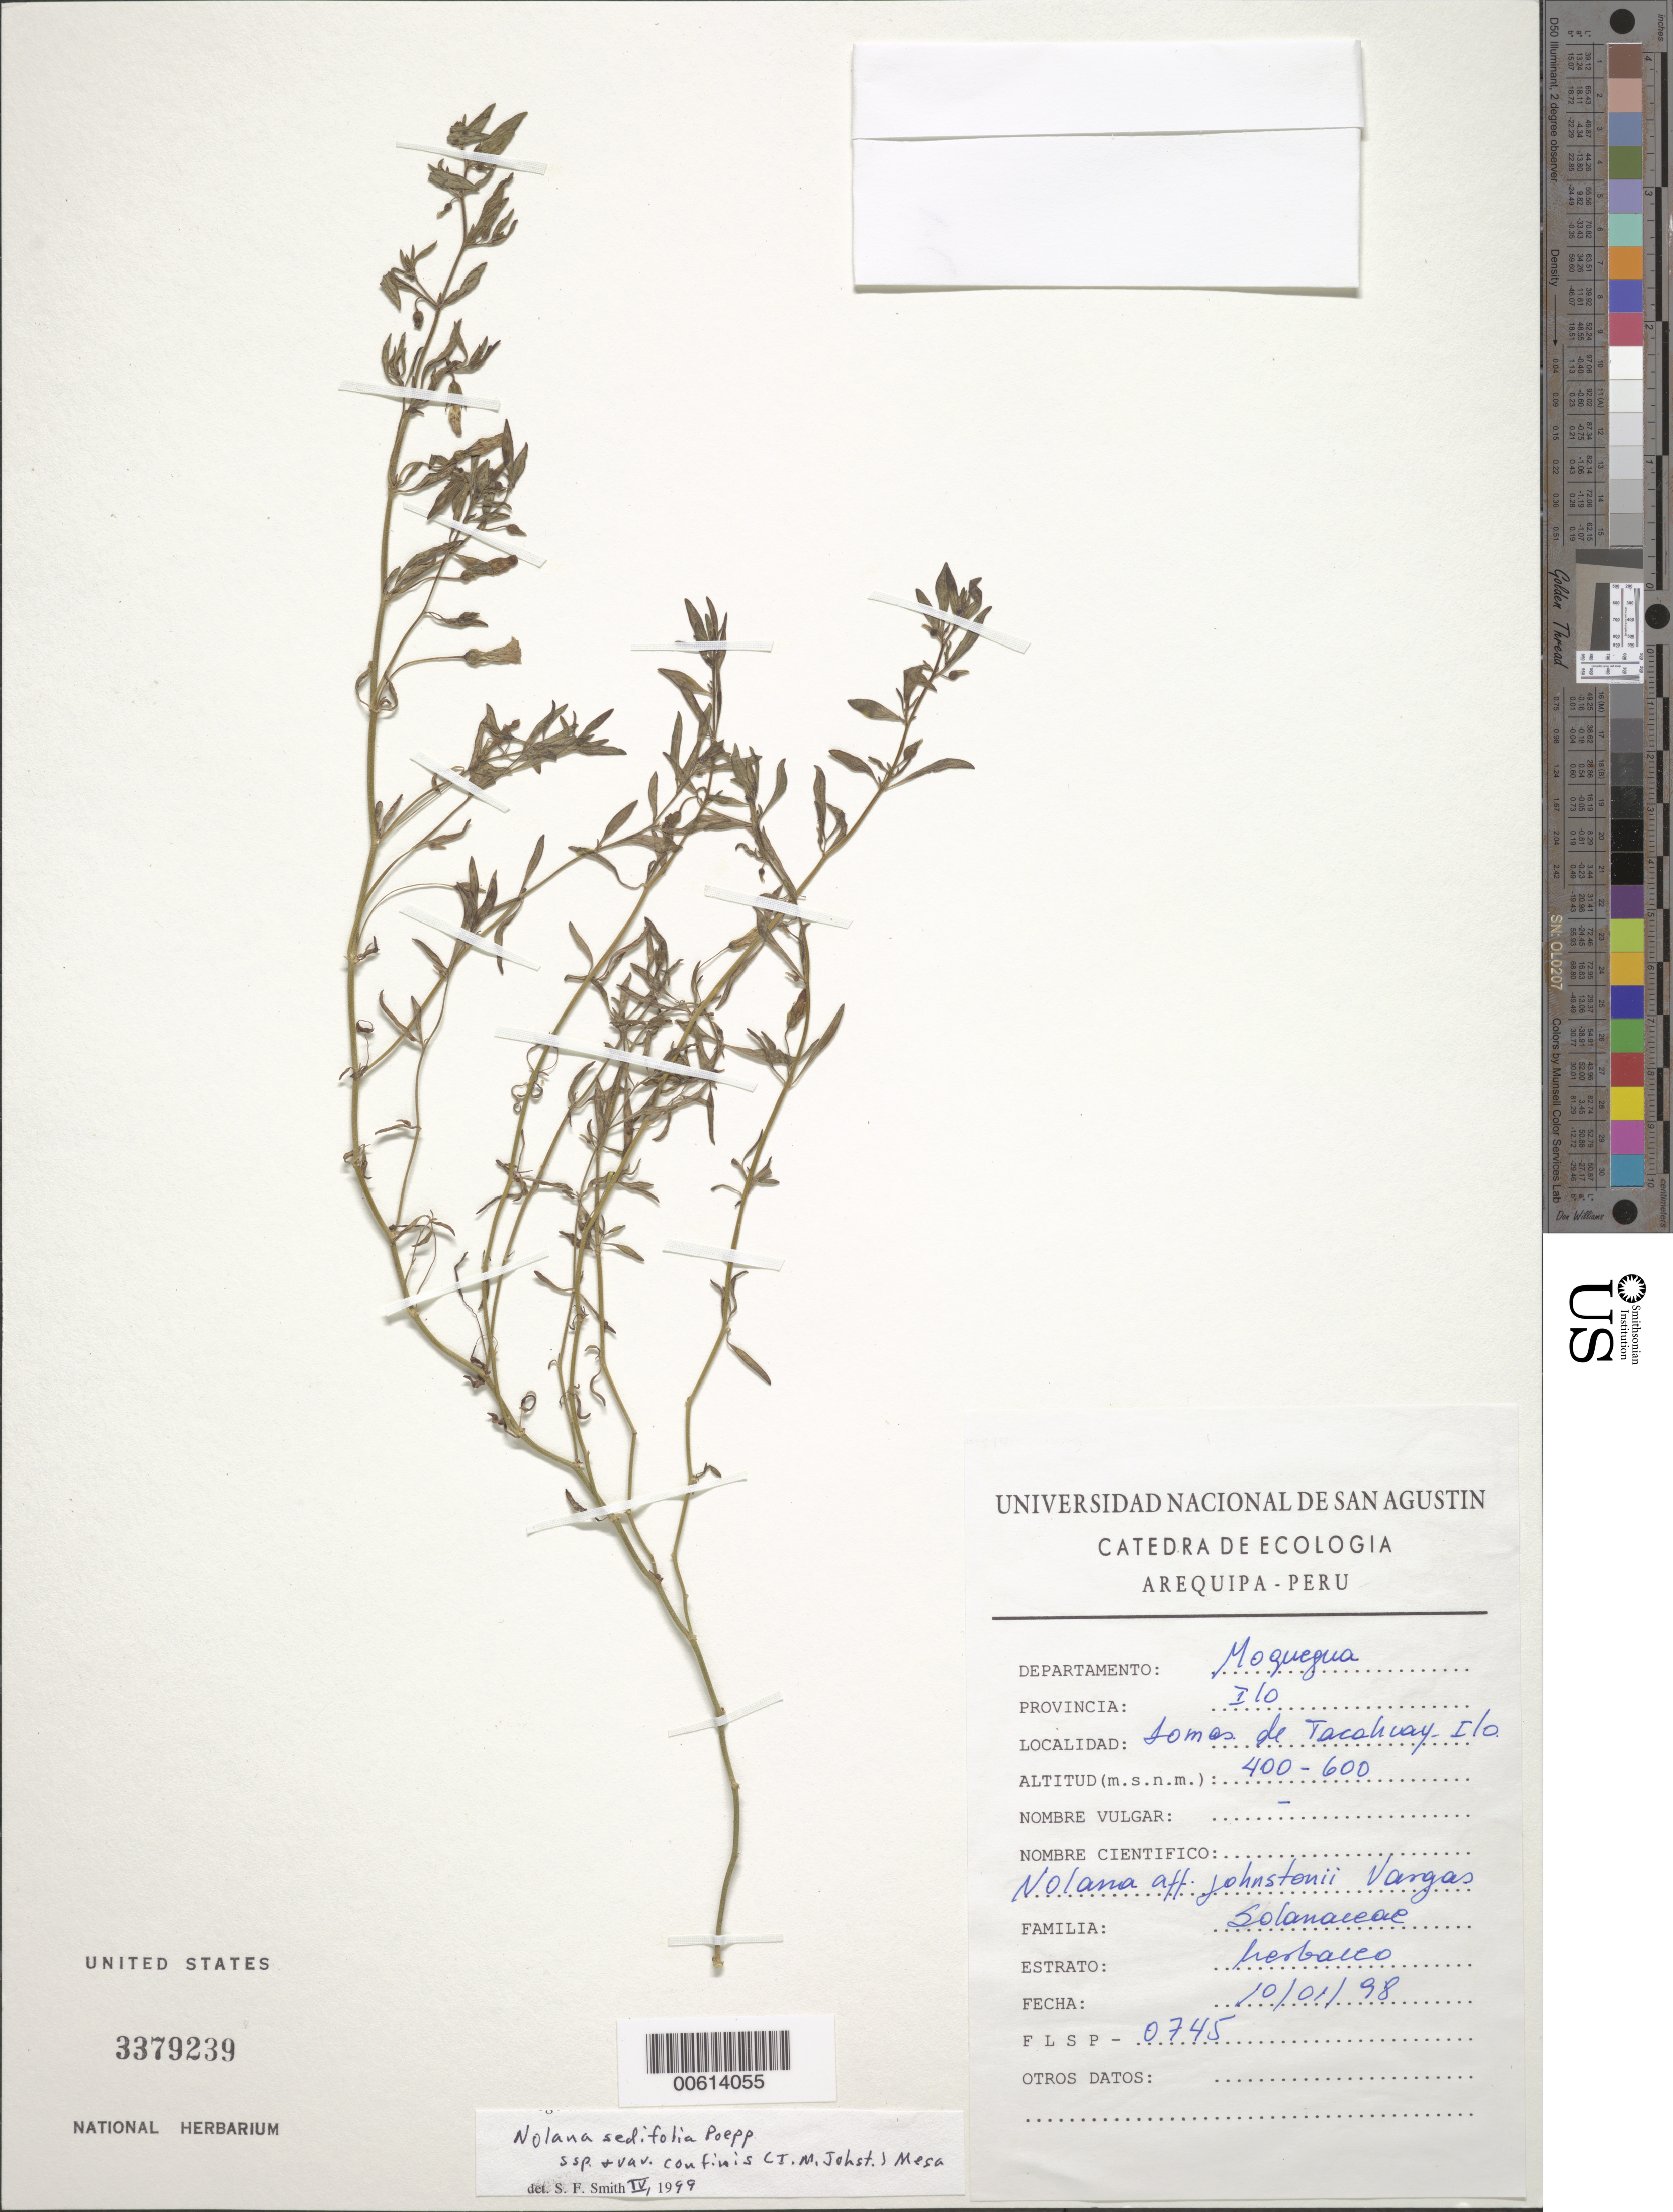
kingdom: Plantae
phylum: Tracheophyta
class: Magnoliopsida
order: Solanales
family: Solanaceae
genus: Nolana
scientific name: Nolana sedifolia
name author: Poepp.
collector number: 0745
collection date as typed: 10 Jan 1998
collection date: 1998-01-10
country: Peru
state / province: Arequipa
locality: Ilo, lomas de Tacohvay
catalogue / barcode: US 3379239